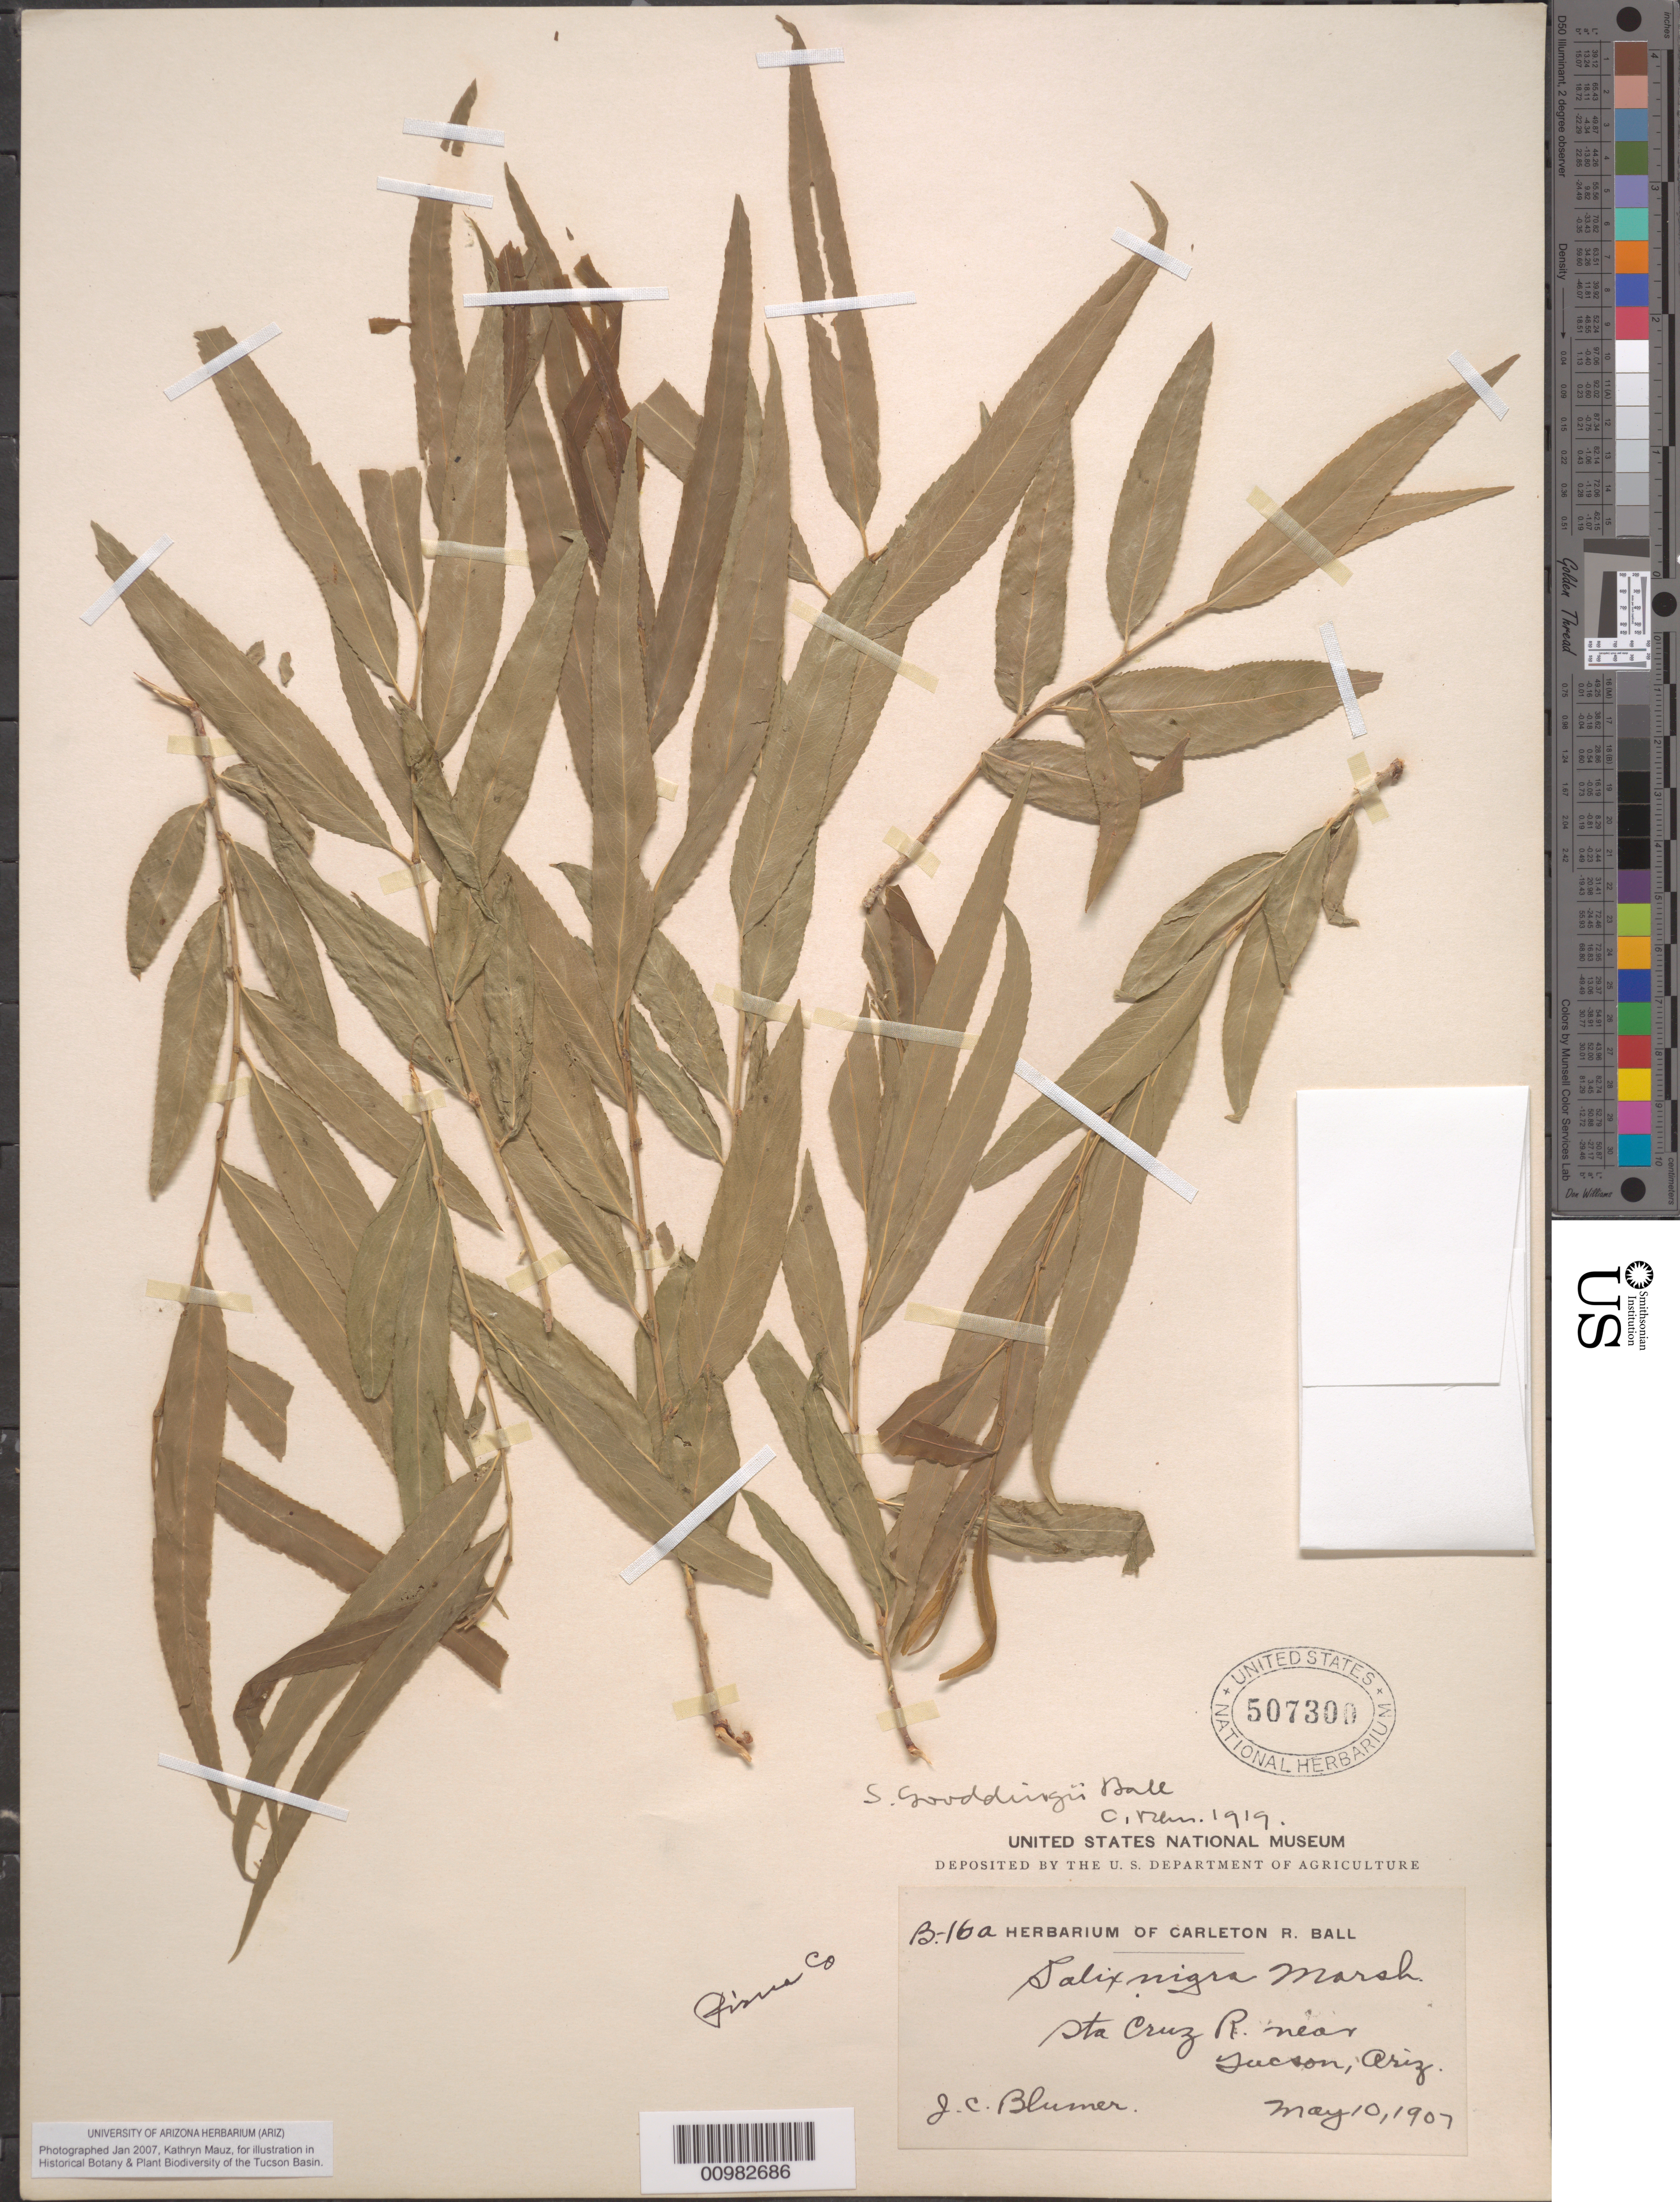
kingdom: Plantae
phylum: Tracheophyta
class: Magnoliopsida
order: Malpighiales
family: Salicaceae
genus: Salix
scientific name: Salix gooddingii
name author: C.R. Ball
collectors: J. C. Blumer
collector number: B.-13a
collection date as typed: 10 May 1907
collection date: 1907-05-10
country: United States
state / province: Arizona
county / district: Pima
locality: Santa Cruz River near Tucson.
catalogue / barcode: US 507300